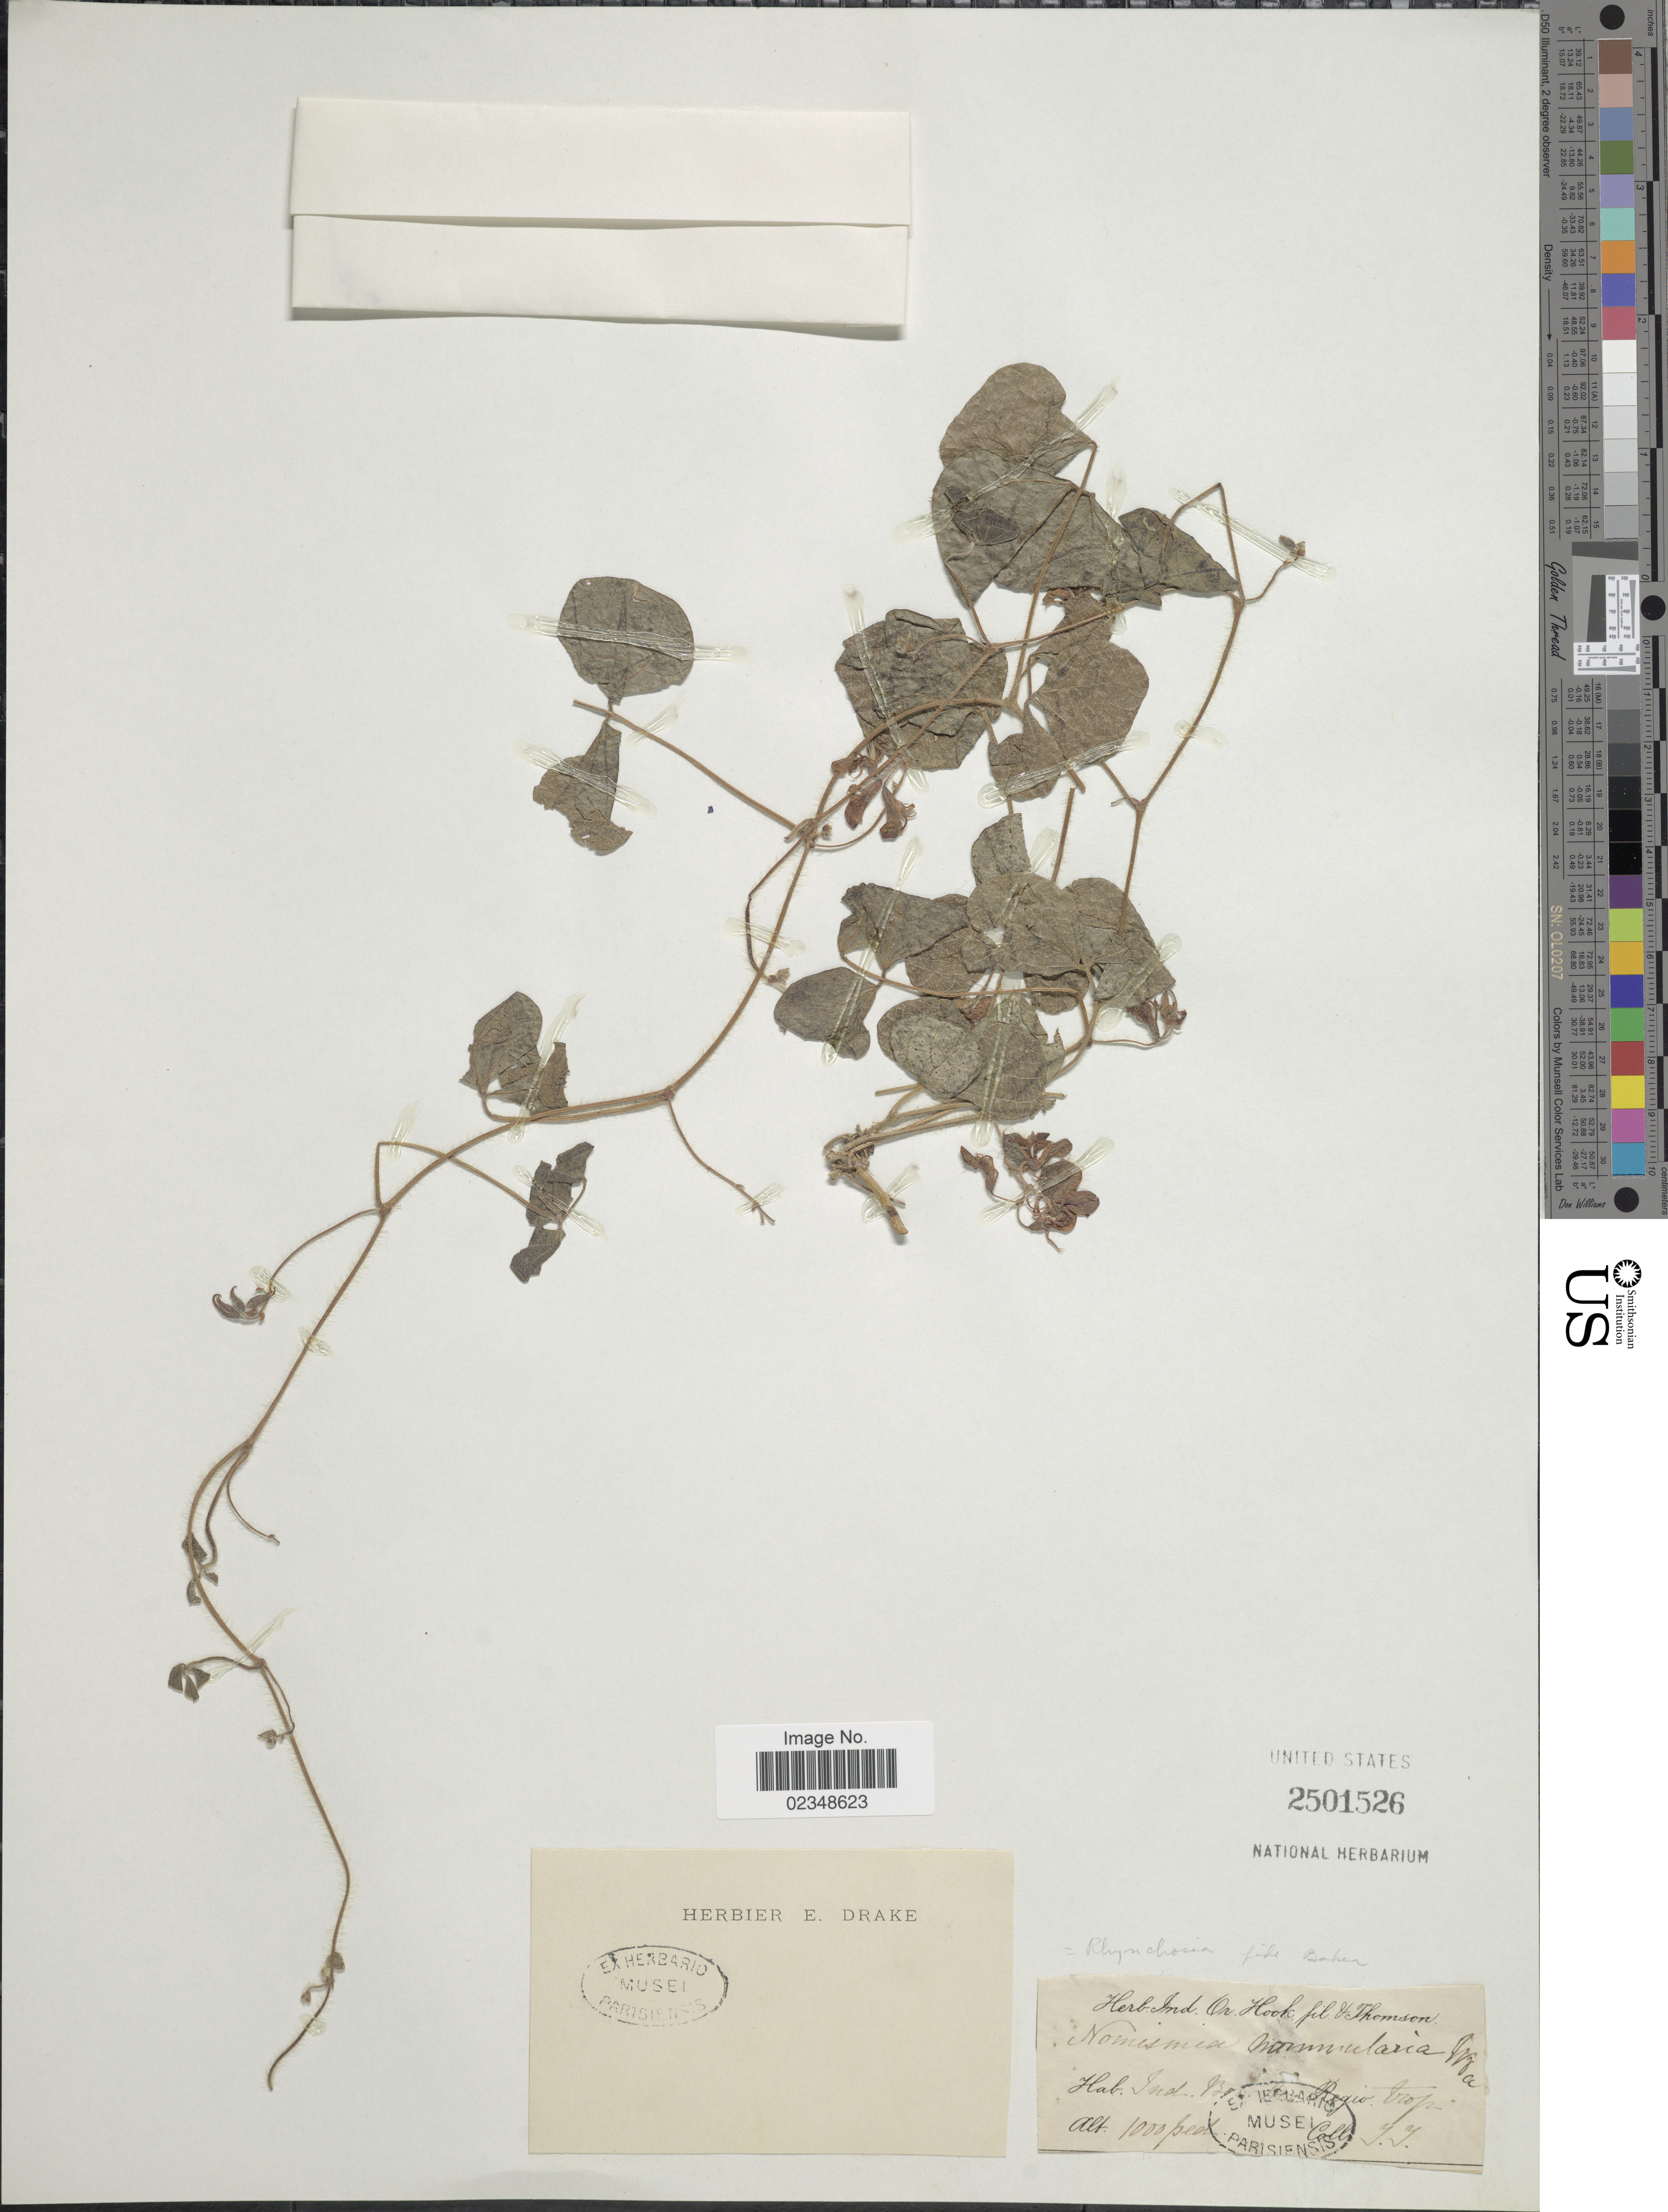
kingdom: Plantae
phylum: Tracheophyta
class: Magnoliopsida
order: Fabales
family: Fabaceae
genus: Rhynchosia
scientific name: Rhynchosia nummularia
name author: DC.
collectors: T. Thomson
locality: Ind. Bor. Occ., Regio trop.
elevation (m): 305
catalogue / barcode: US 2501526